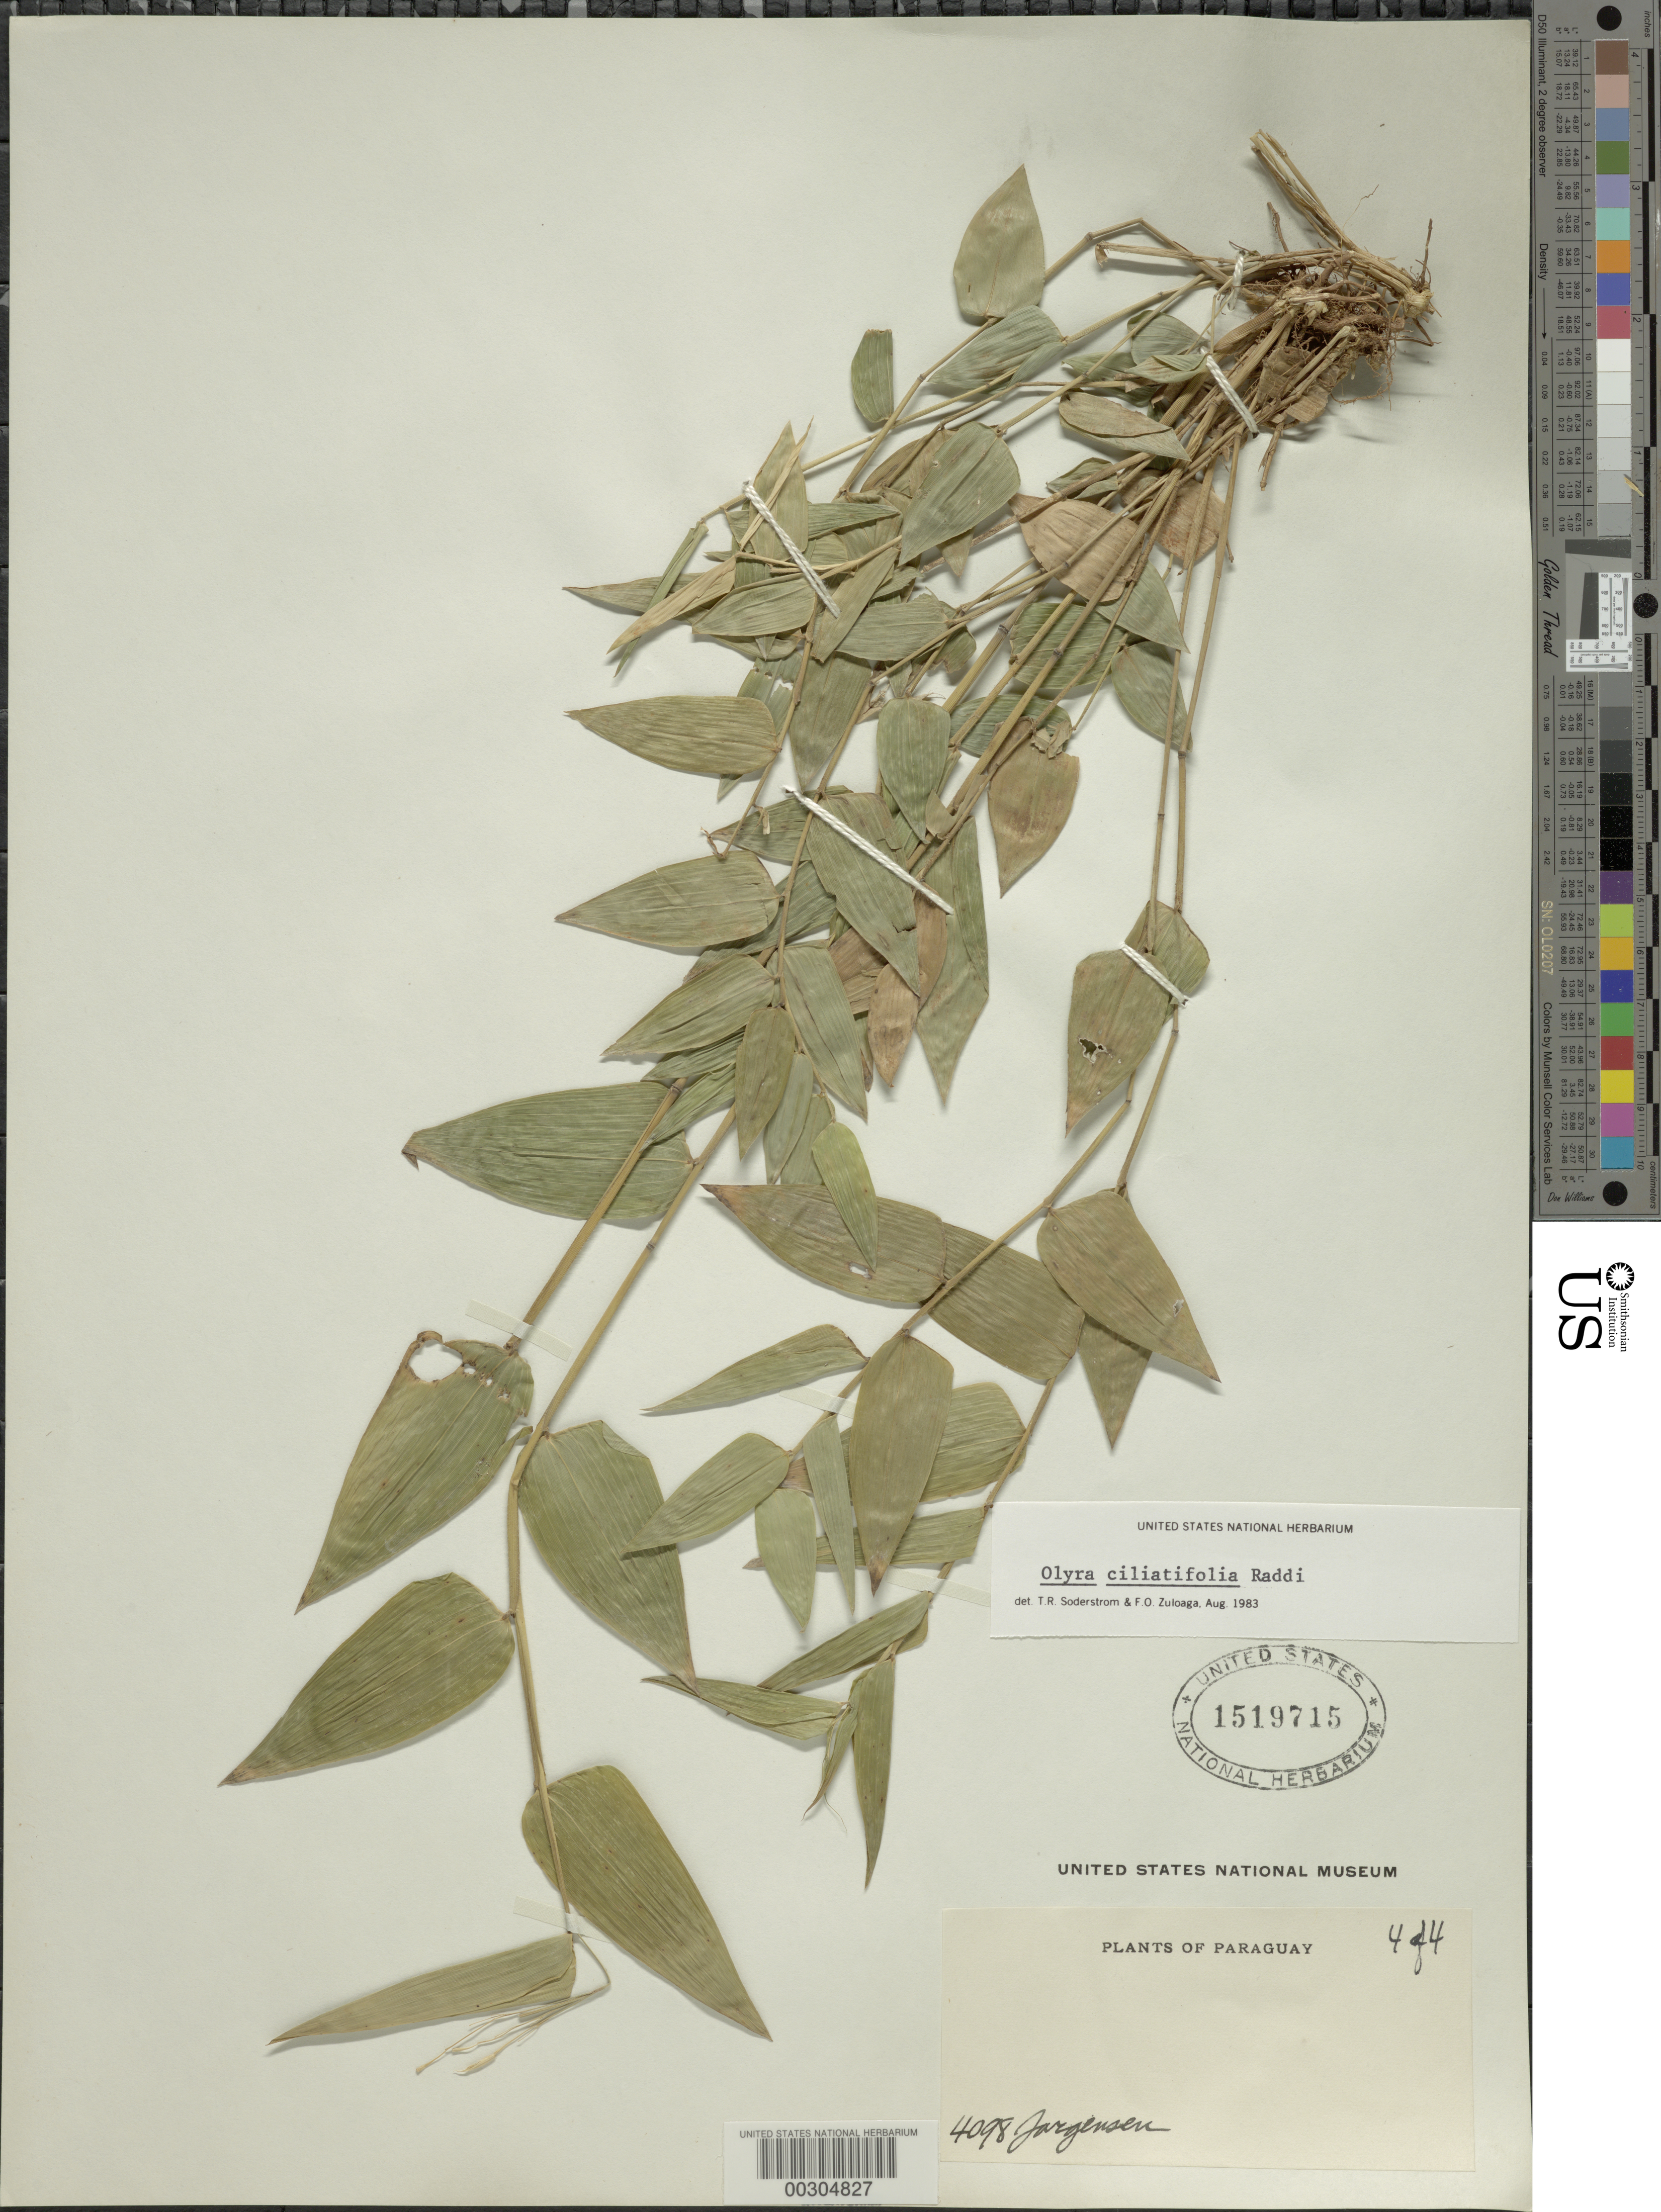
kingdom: Plantae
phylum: Tracheophyta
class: Liliopsida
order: Poales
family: Poaceae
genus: Olyra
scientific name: Olyra ciliatifolia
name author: Raddi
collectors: P. Jorgensen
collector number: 4098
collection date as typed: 02 Feb 1929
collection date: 1929-02-02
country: Paraguay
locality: Villarrica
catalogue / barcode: US 1519715